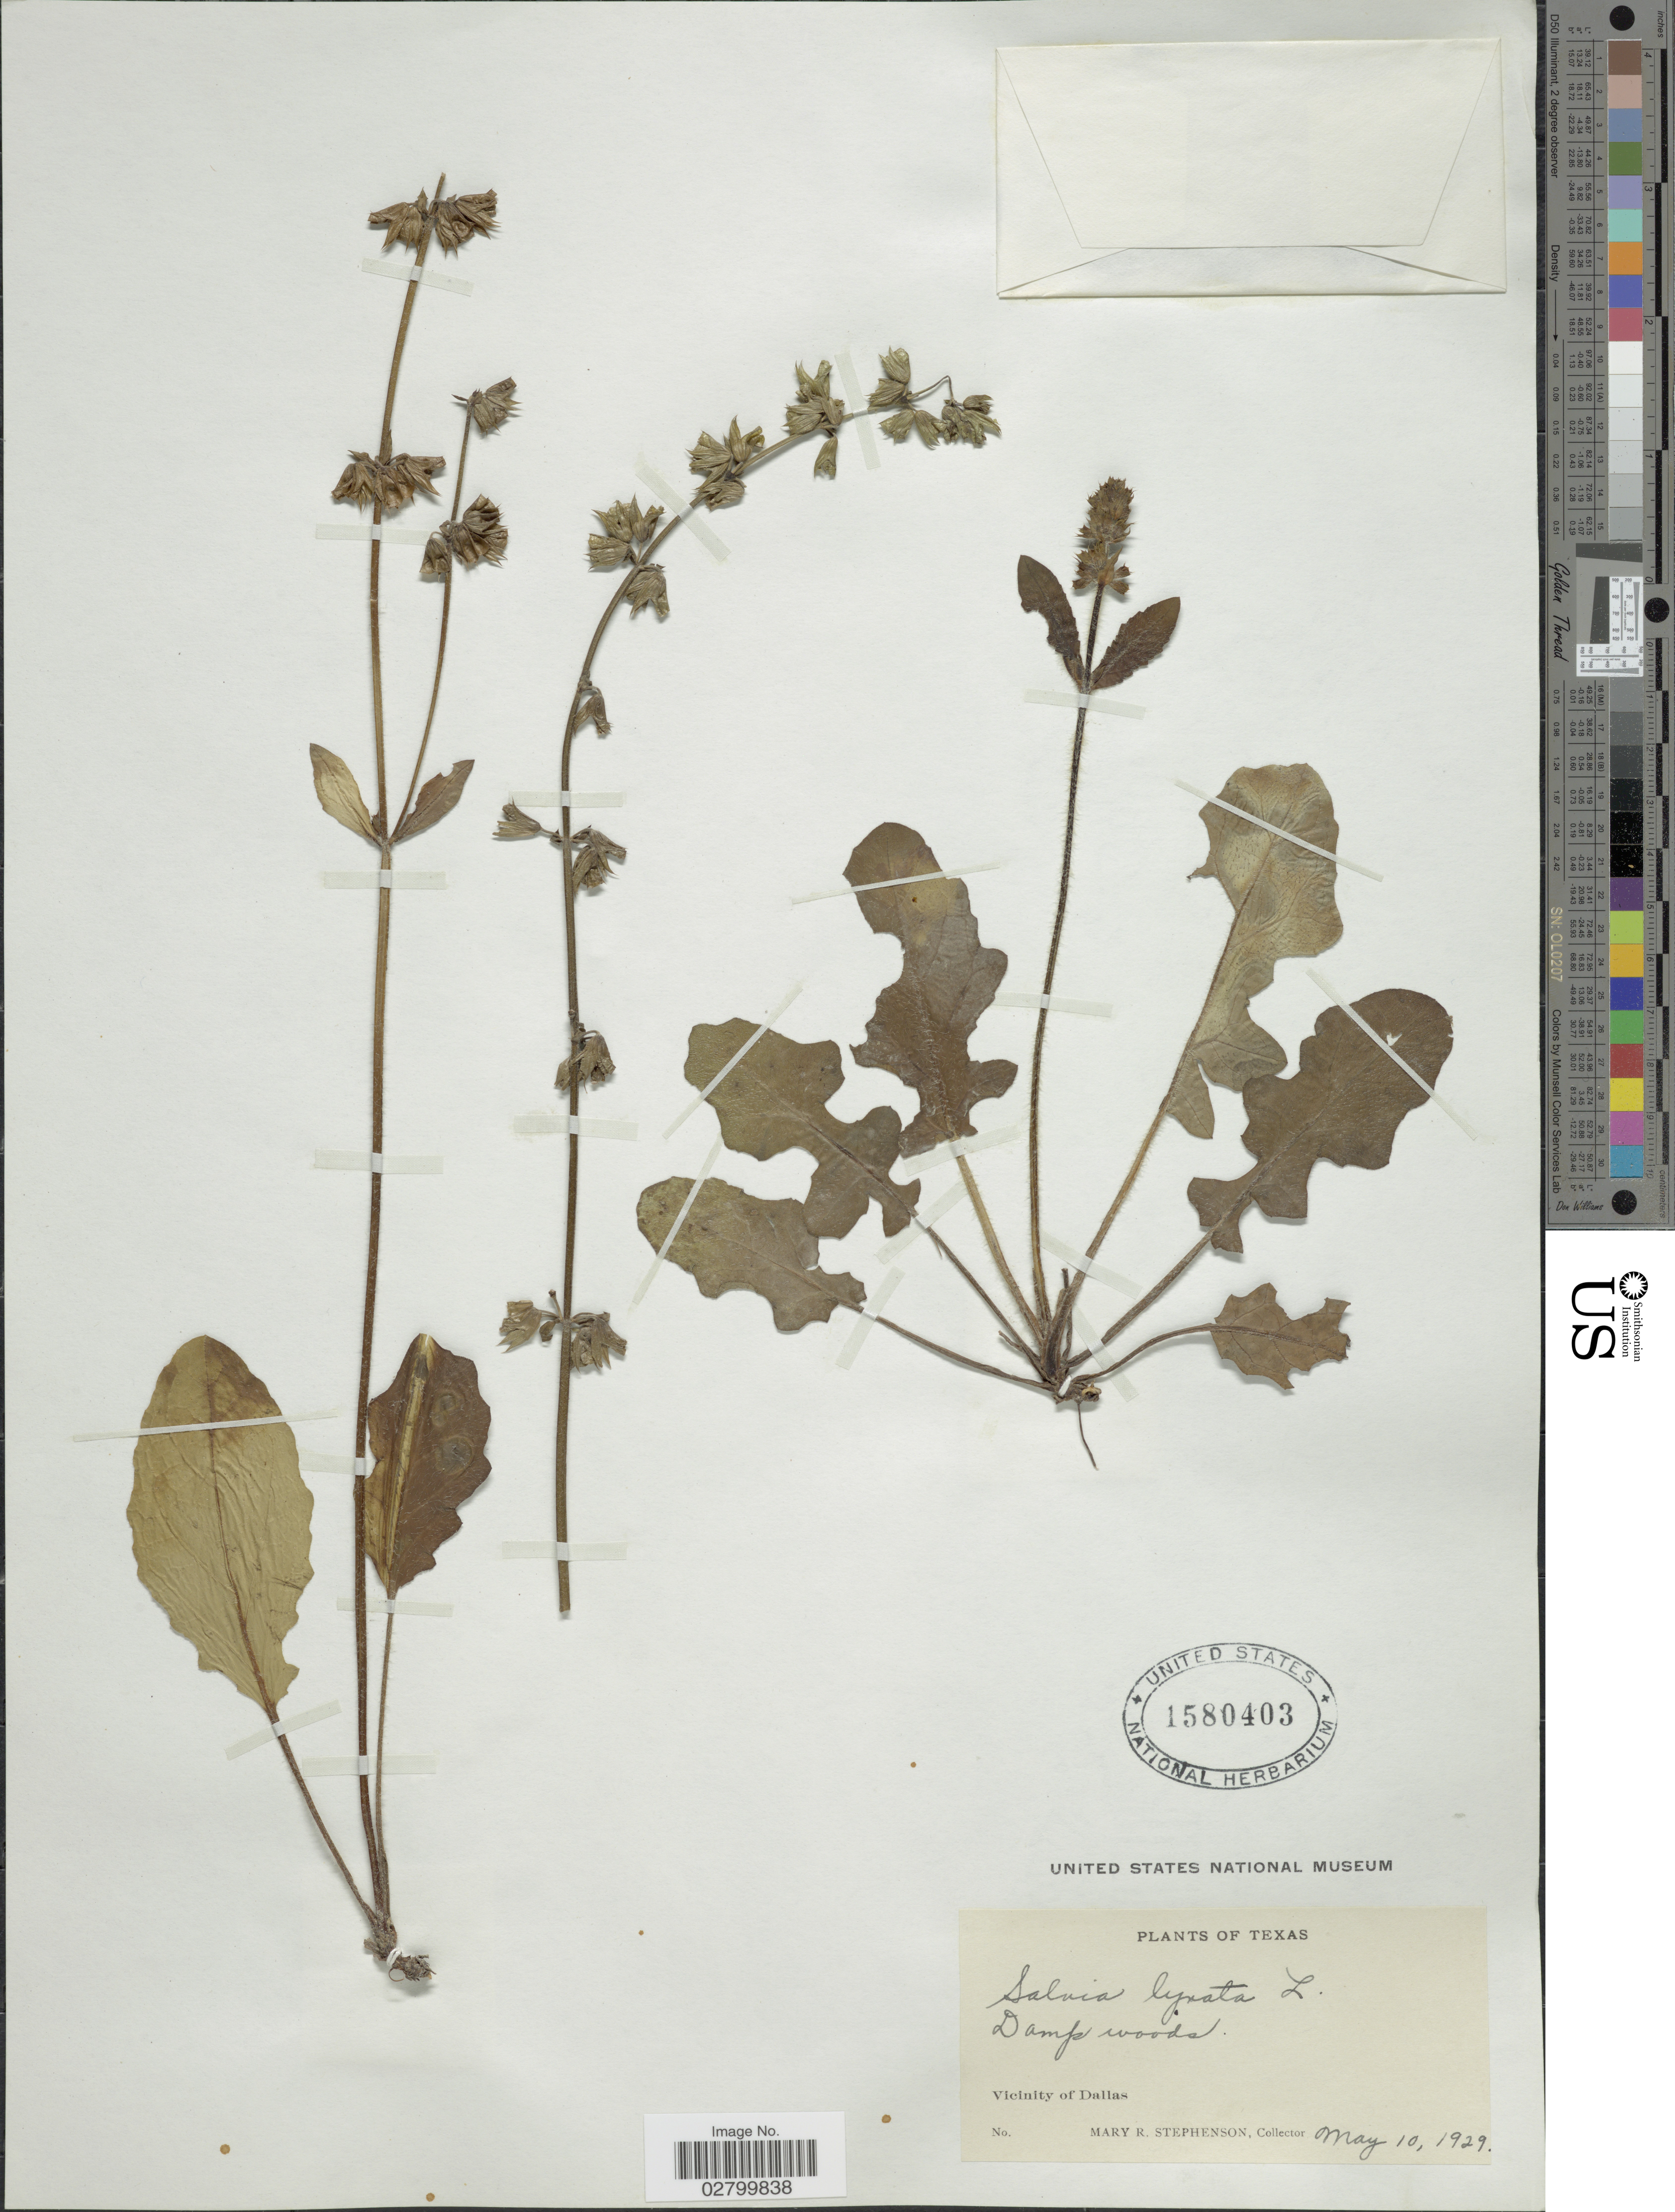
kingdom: Plantae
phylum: Tracheophyta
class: Magnoliopsida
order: Lamiales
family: Lamiaceae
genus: Salvia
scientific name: Salvia lyrata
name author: L.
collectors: M. Stephenson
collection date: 1929-05-10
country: United States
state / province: Texas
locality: Damp woods. Vicinity of Dallas.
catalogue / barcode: US 1580403